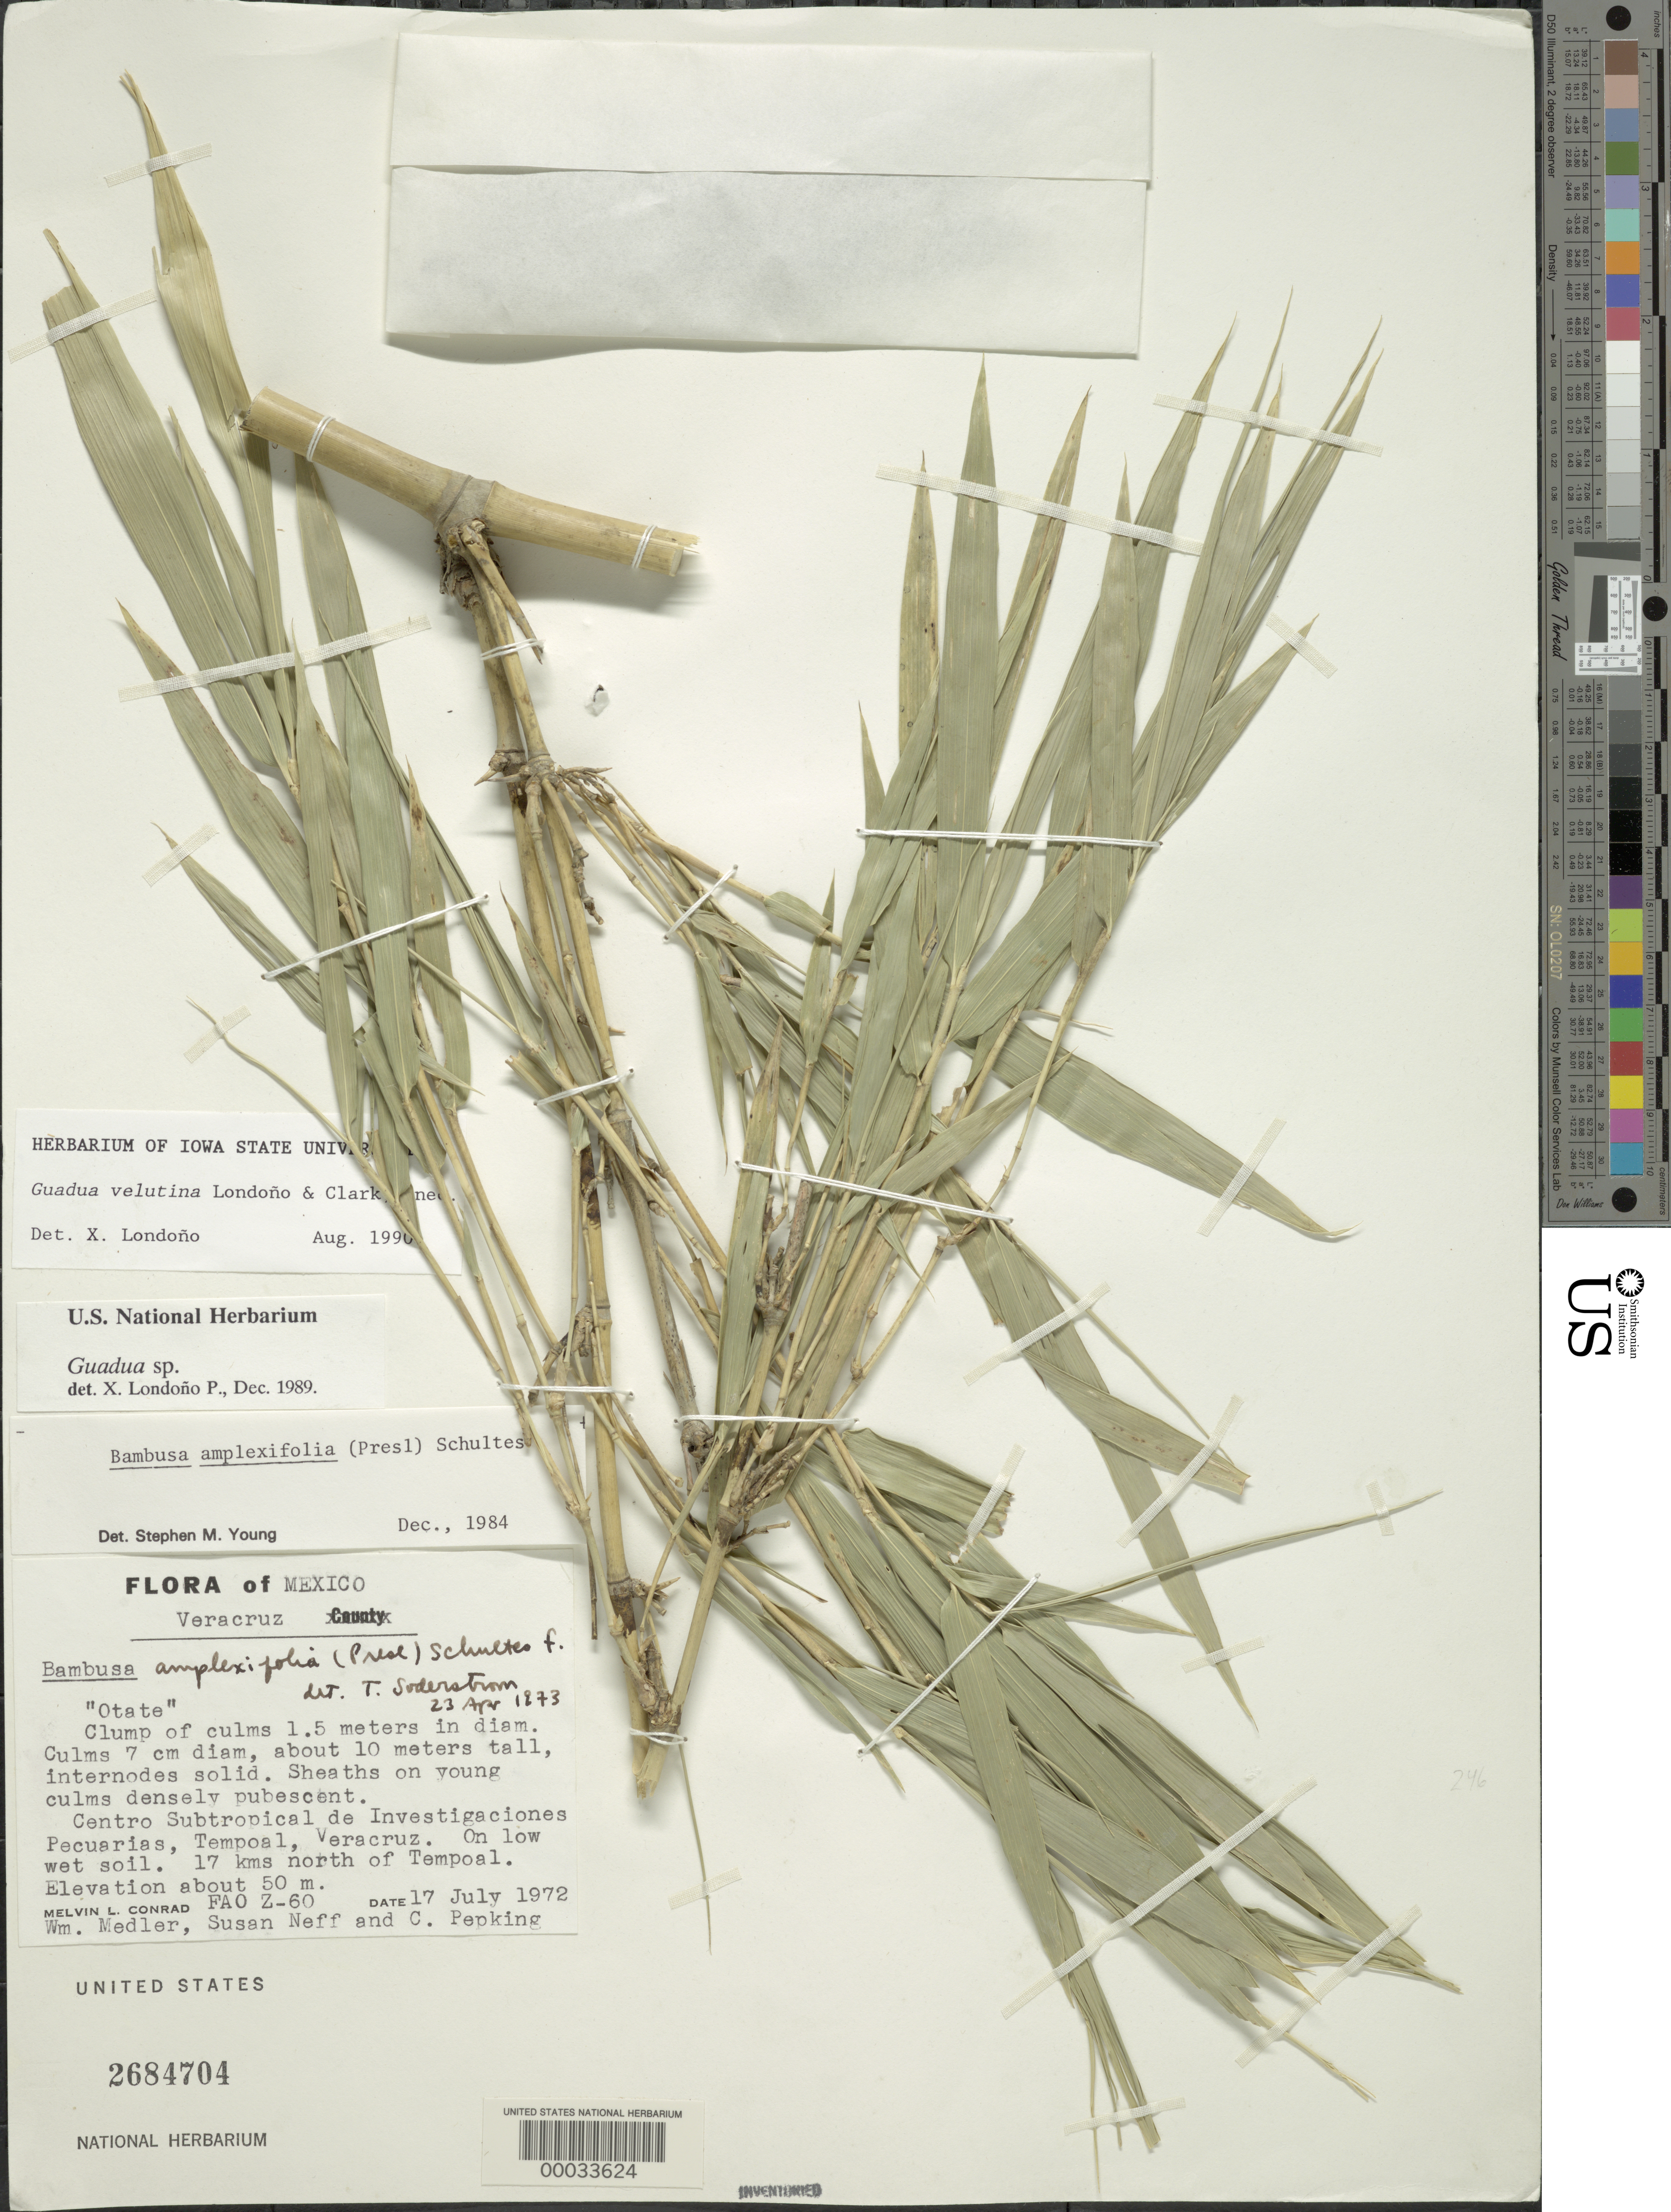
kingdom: Plantae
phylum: Tracheophyta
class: Liliopsida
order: Poales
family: Poaceae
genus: Guadua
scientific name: Guadua velutina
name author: Londoño & L.G. Clark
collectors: M. Conrad, W. Medler, S. Neff & C. Pepking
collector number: Fao Z-60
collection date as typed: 17 Jul 1972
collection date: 1972-07-17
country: Mexico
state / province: Veracruz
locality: Centro subtropical de investigationes pecuarias, tempoal; 17 km N of tempoal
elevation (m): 50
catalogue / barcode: US 2684704